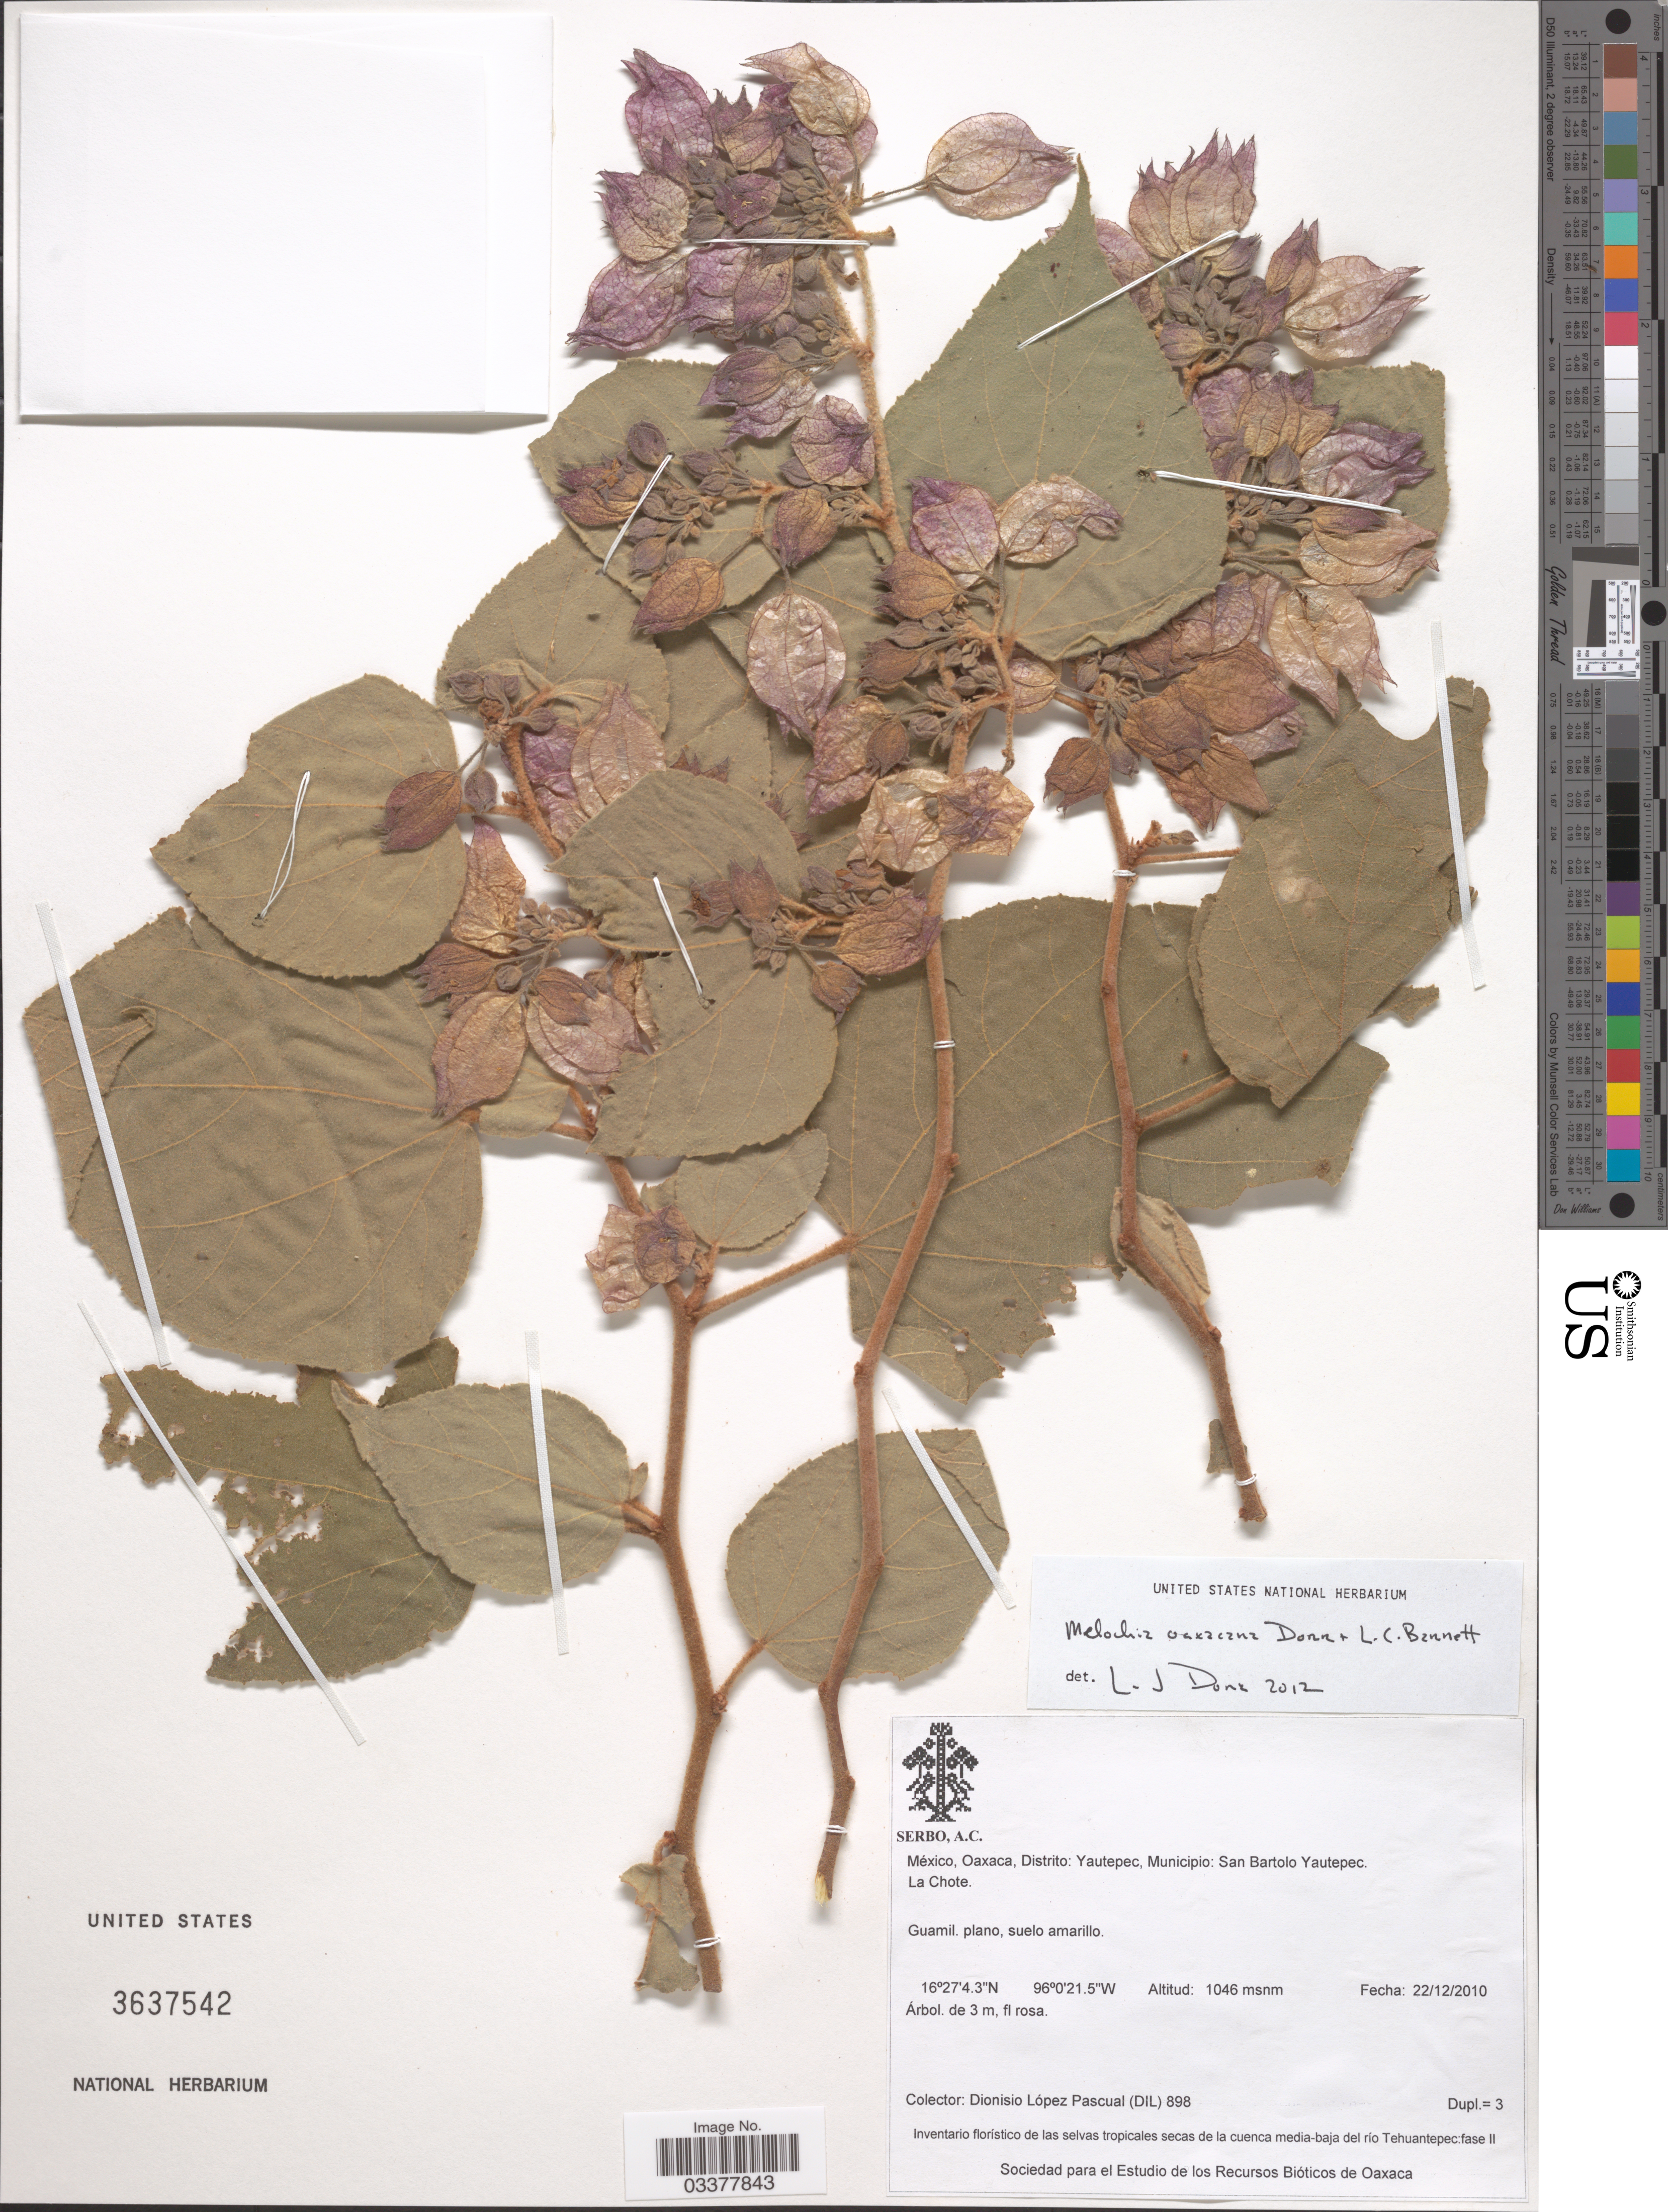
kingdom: Plantae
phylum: Tracheophyta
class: Magnoliopsida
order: Malvales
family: Malvaceae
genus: Melochia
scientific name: Melochia oaxacana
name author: Dorr & L.C. Barnett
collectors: D. Lopez Pascual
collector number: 898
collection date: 2010-12-22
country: Mexico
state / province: Oaxaca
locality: Distrito: Yautepec, Municipio: San Bartolo Yautepec. La Chote.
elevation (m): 1046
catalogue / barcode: US 3637542